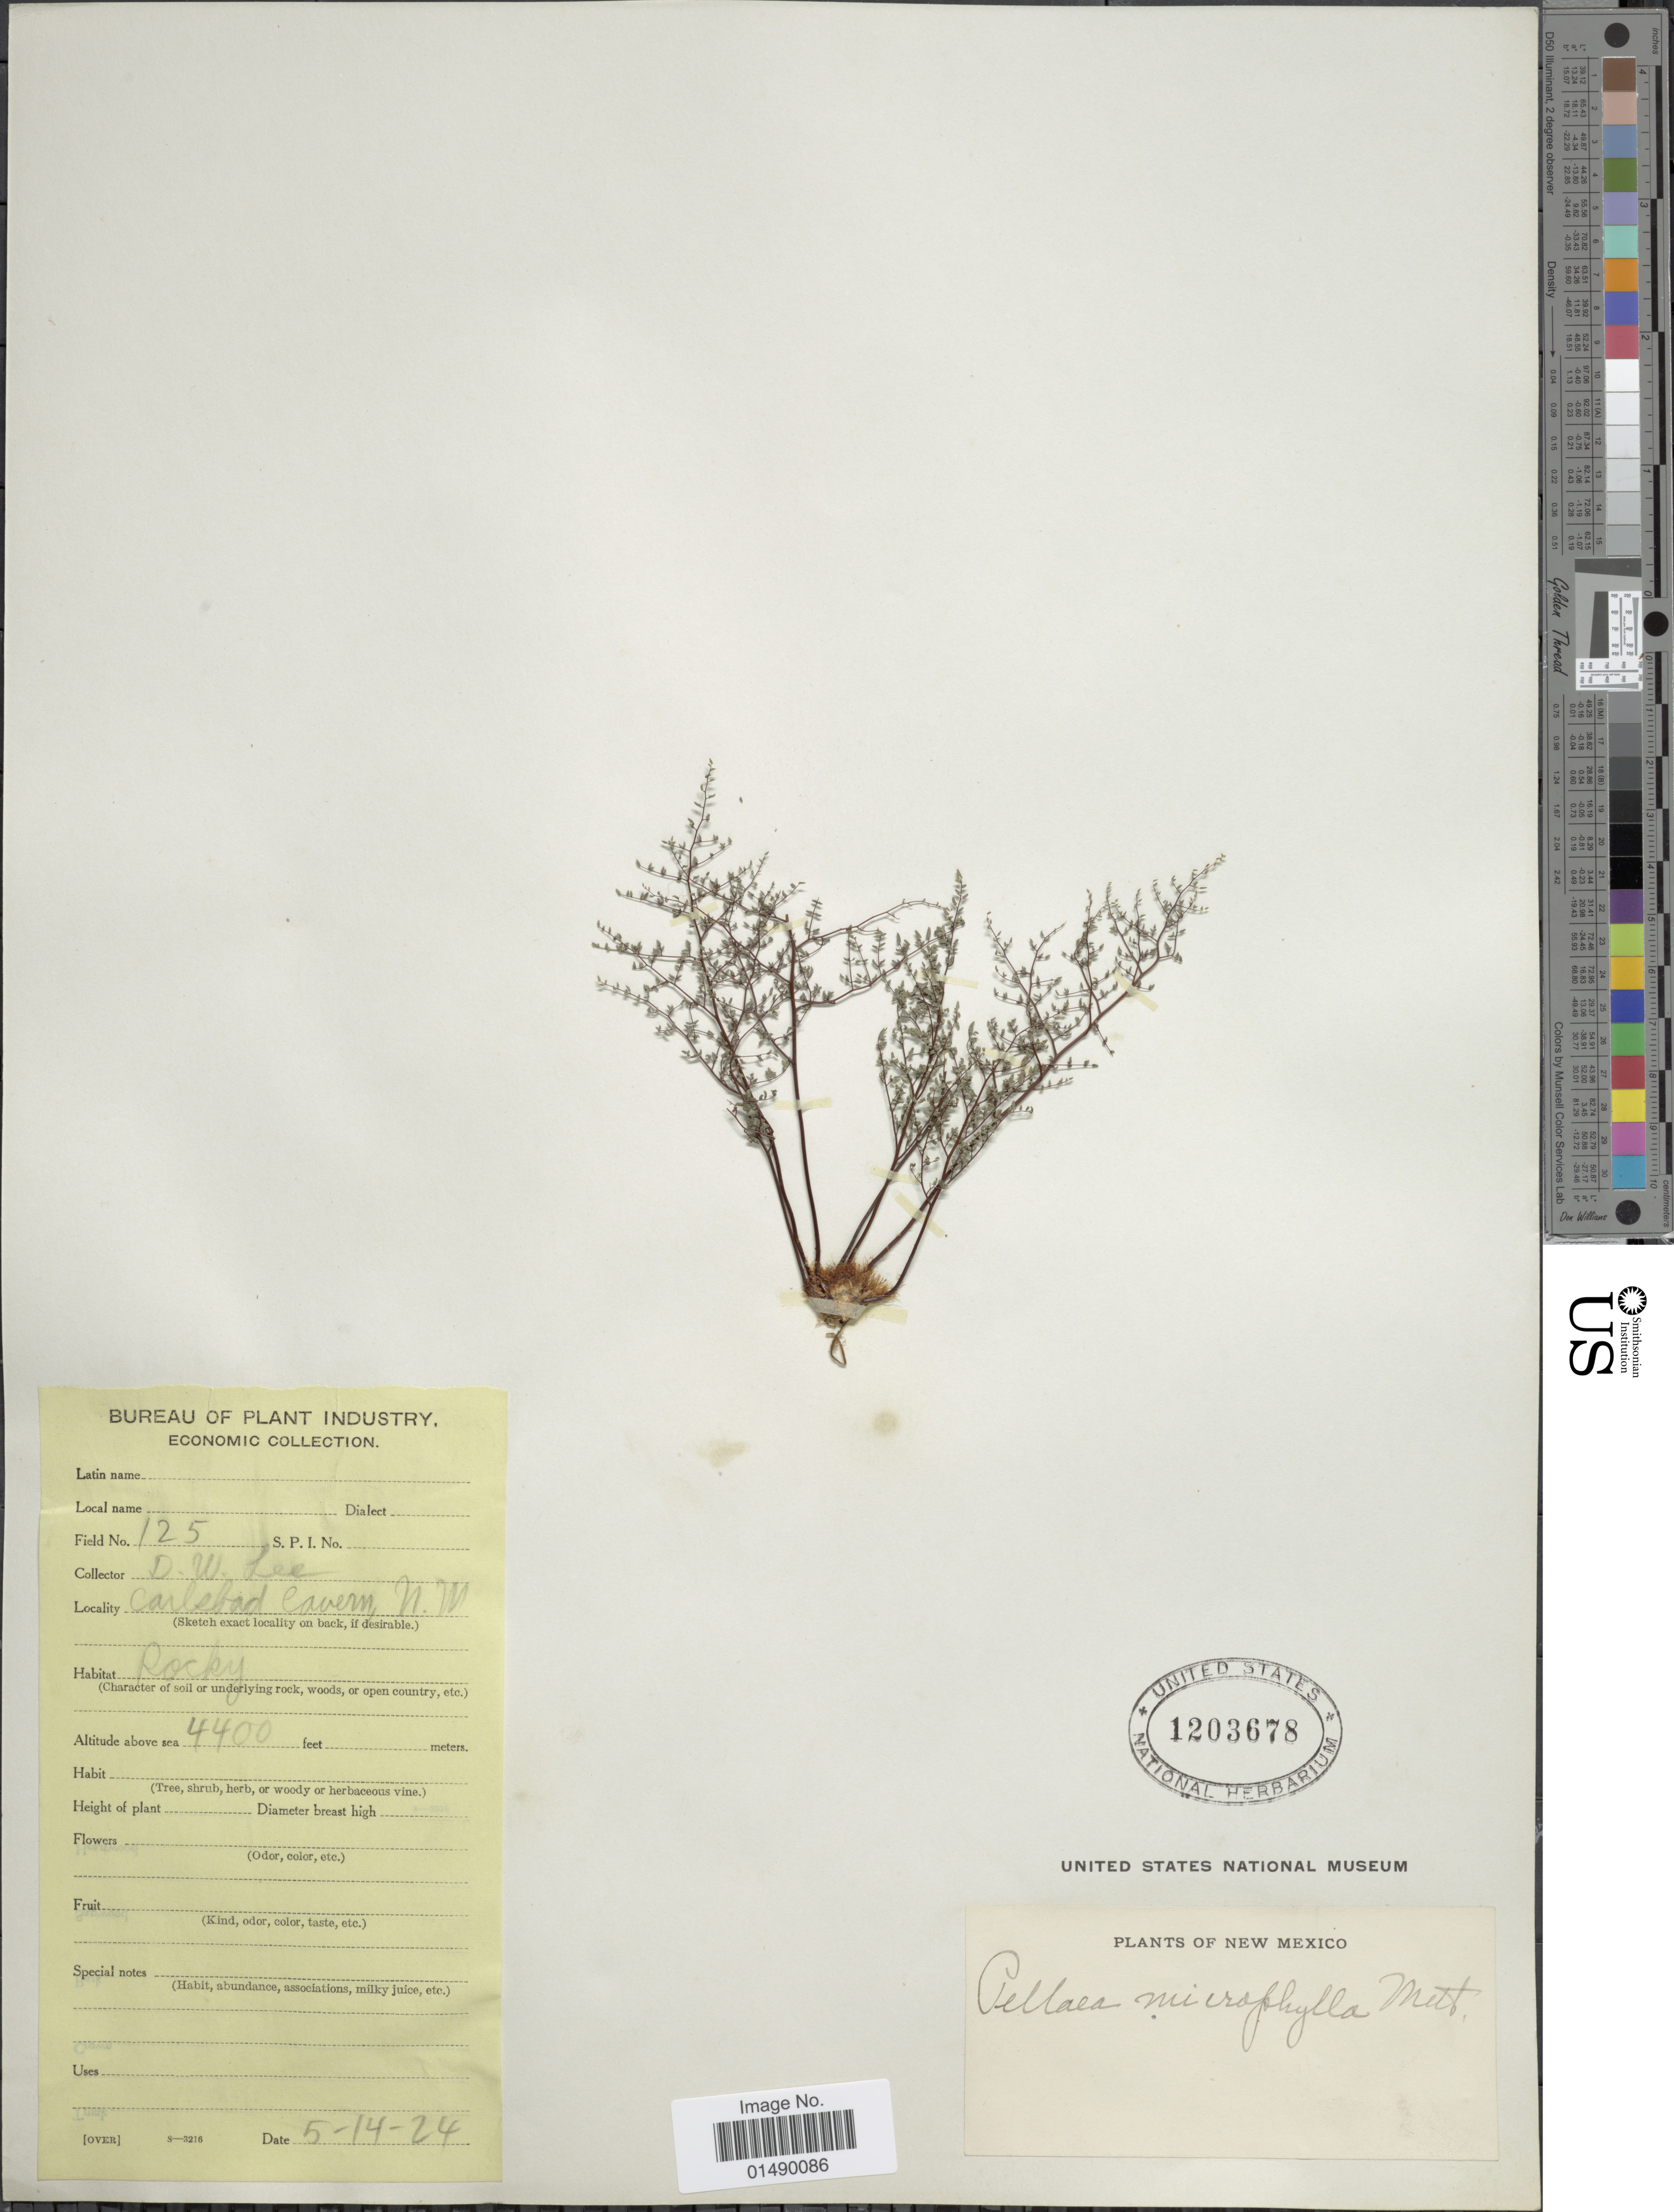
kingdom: Plantae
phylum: Tracheophyta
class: Polypodiopsida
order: Polypodiales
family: Pteridaceae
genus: Argyrochosma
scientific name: Argyrochosma microphylla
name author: (Mett. ex Kuhn) Windham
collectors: D. Lee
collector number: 125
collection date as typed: Transcribed d/m/y: 14/5/24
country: United States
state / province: New Mexico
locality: New Mexico, Carlebad Cavern.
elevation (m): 1341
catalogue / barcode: US 1203678